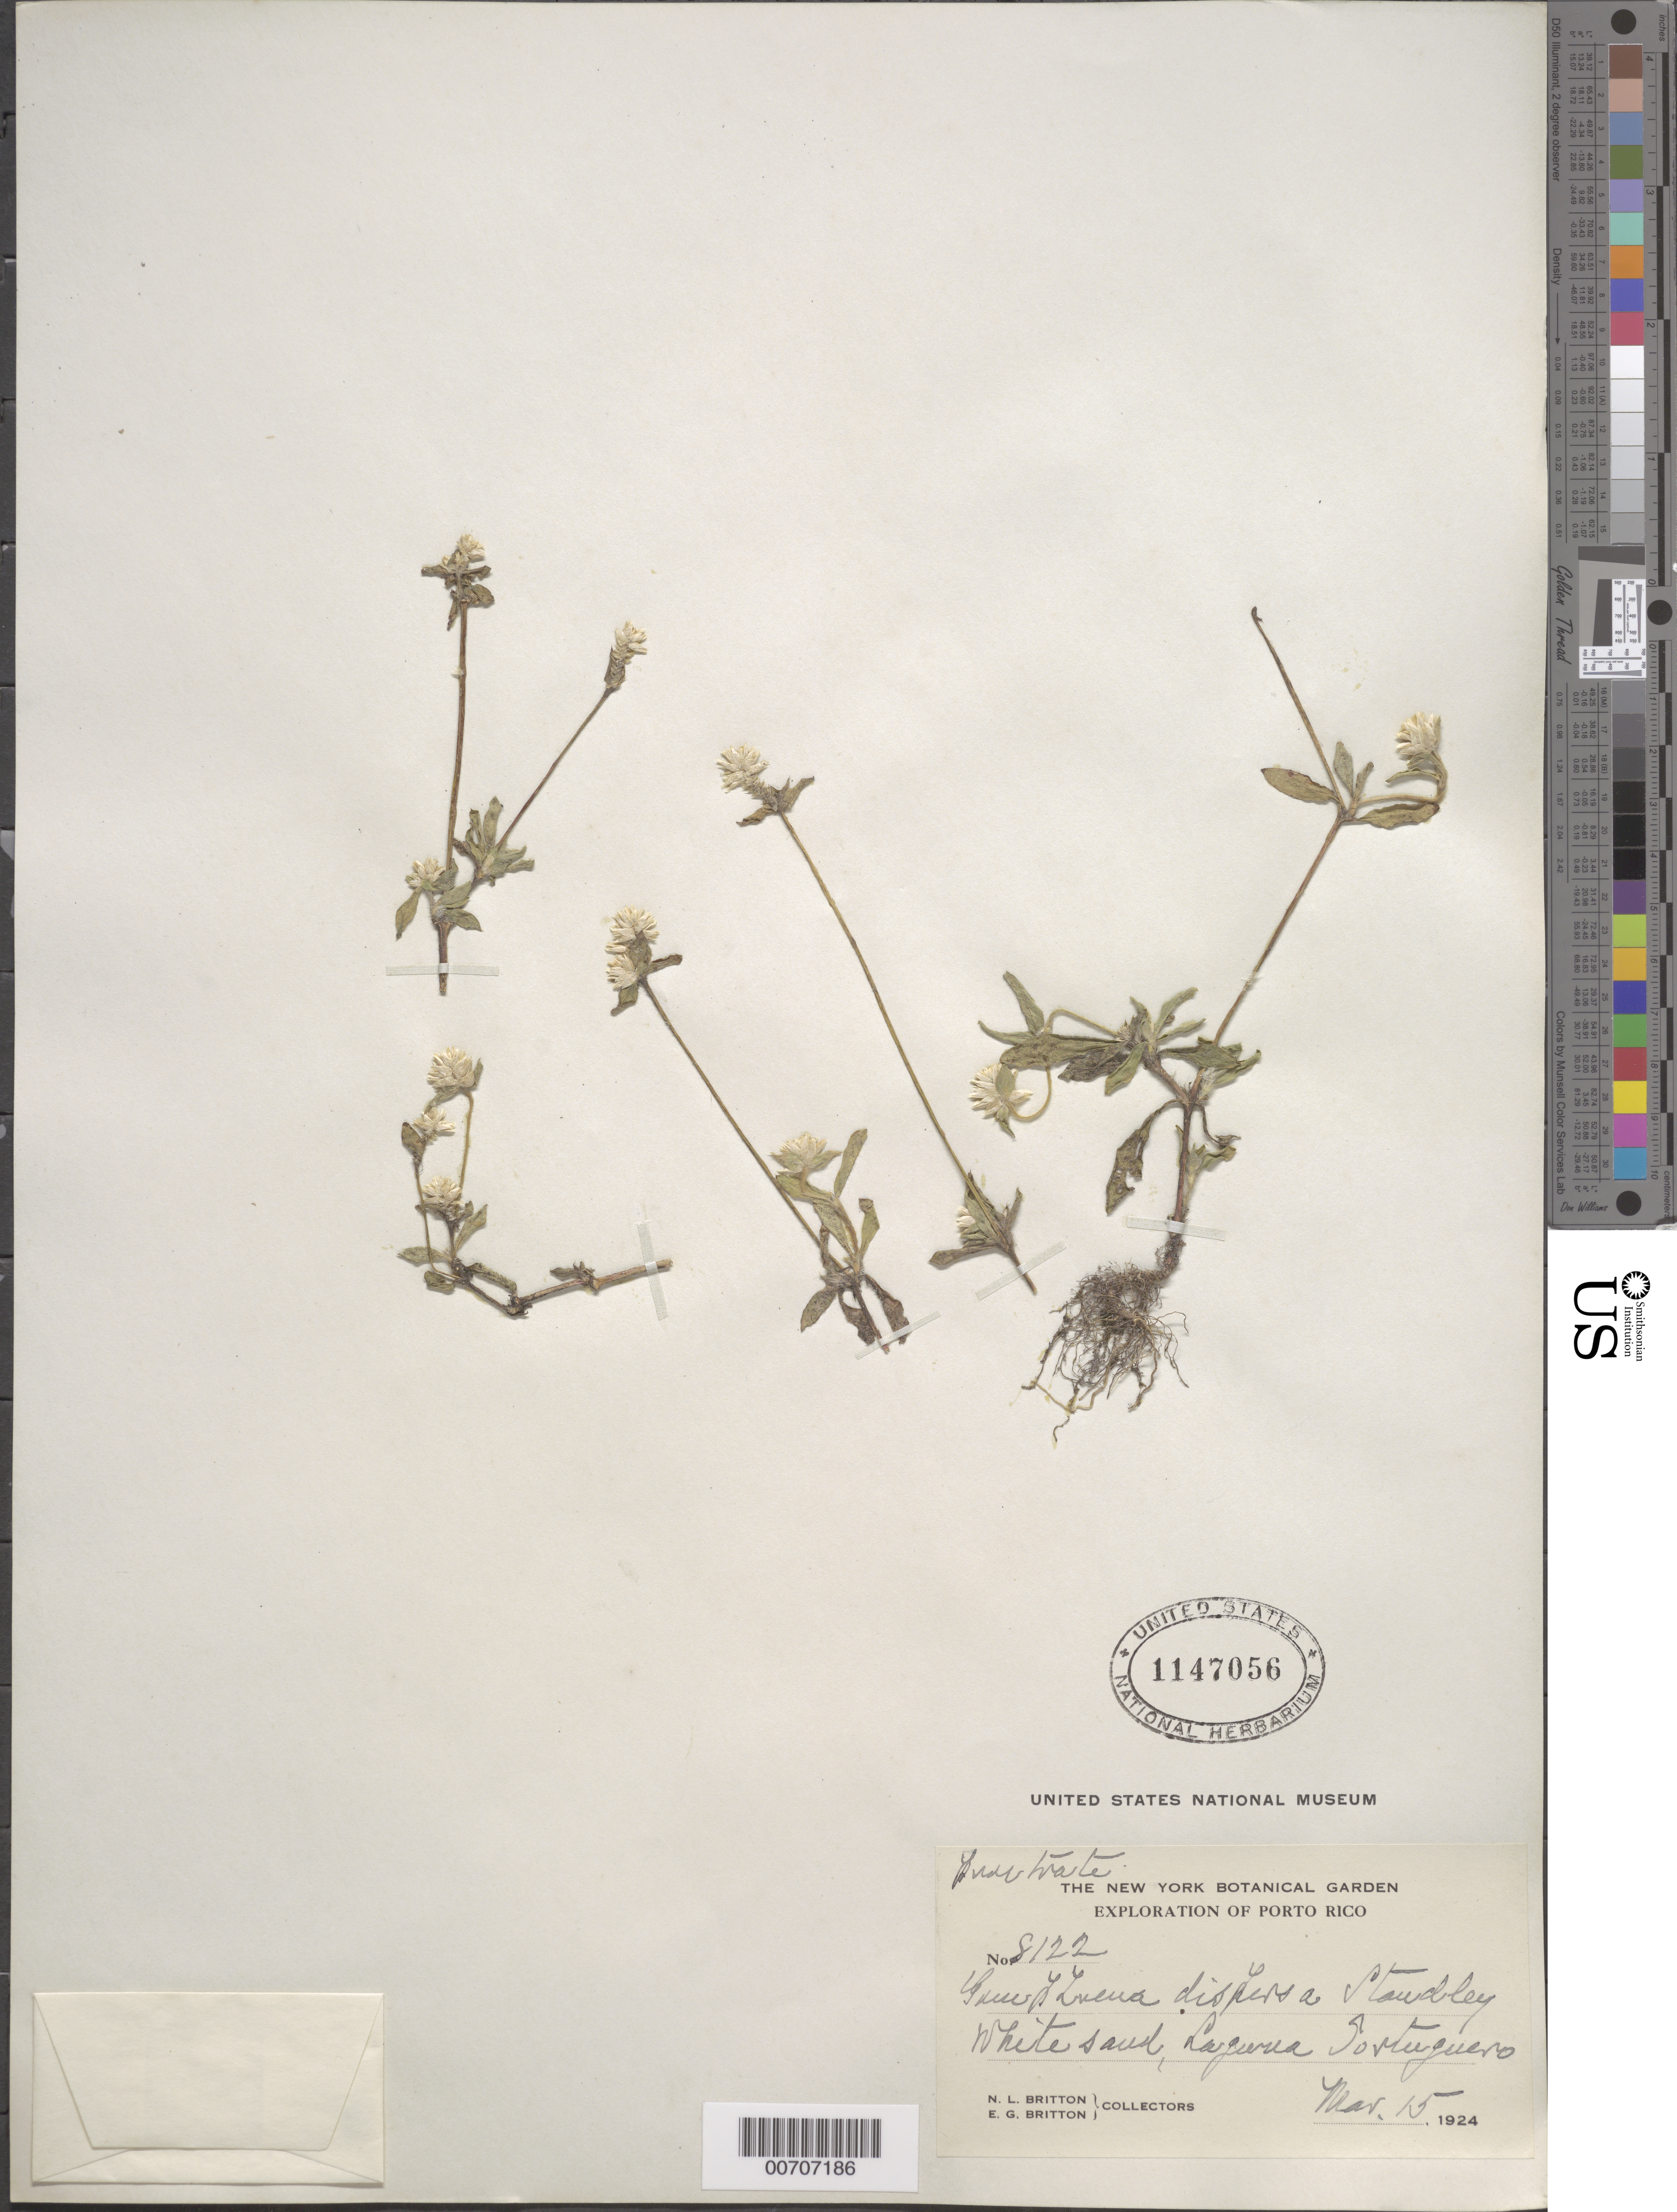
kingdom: Plantae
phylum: Tracheophyta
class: Magnoliopsida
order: Caryophyllales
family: Amaranthaceae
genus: Gomphrena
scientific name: Gomphrena dispersa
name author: Standl.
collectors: N. Britton & E. G. Britton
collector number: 8122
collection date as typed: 15 Nov 1924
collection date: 1924-11-15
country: Puerto Rico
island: Greater Antilles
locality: Laguria Tortuguero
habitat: white sand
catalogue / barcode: US 1147056